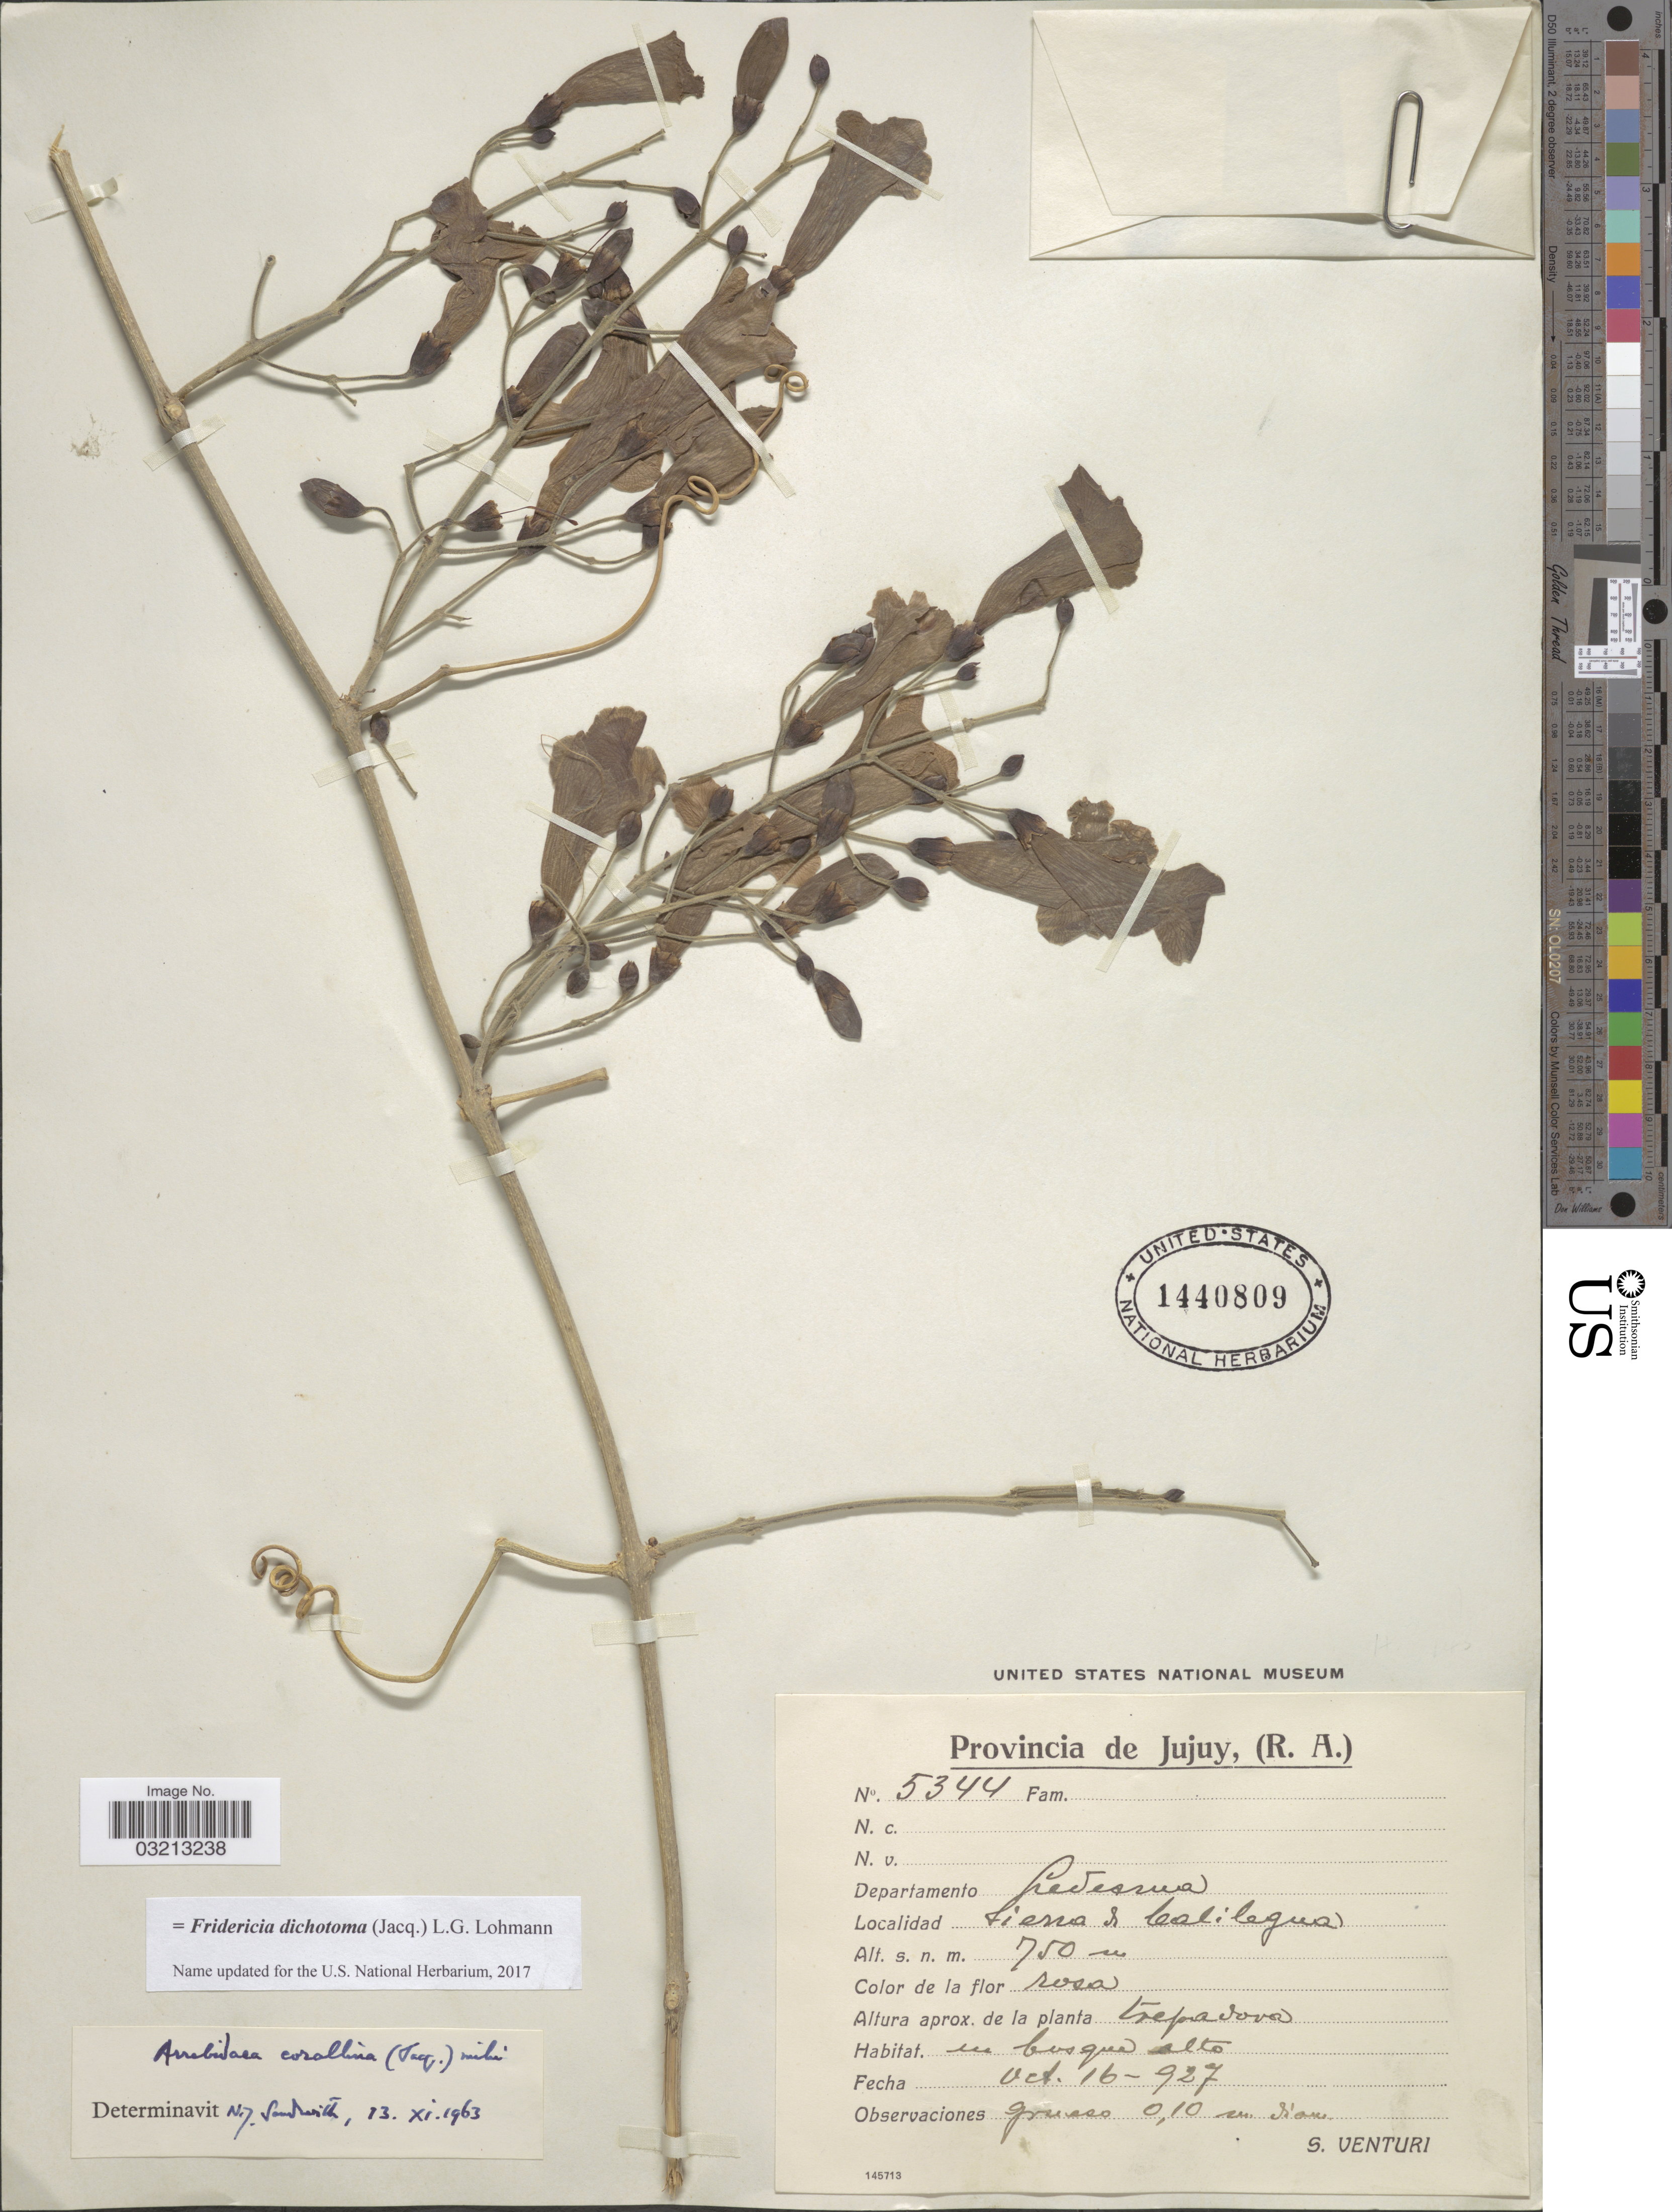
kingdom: Plantae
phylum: Tracheophyta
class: Magnoliopsida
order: Lamiales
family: Bignoniaceae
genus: Fridericia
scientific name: Fridericia dichotoma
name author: (Jacq.) L.G. Lohmann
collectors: S. Venturi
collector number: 5344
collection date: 1927-10-16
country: Argentina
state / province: Jujuy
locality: Departamento Ledesma. Sierra de Calilegua.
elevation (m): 750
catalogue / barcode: US 1440809